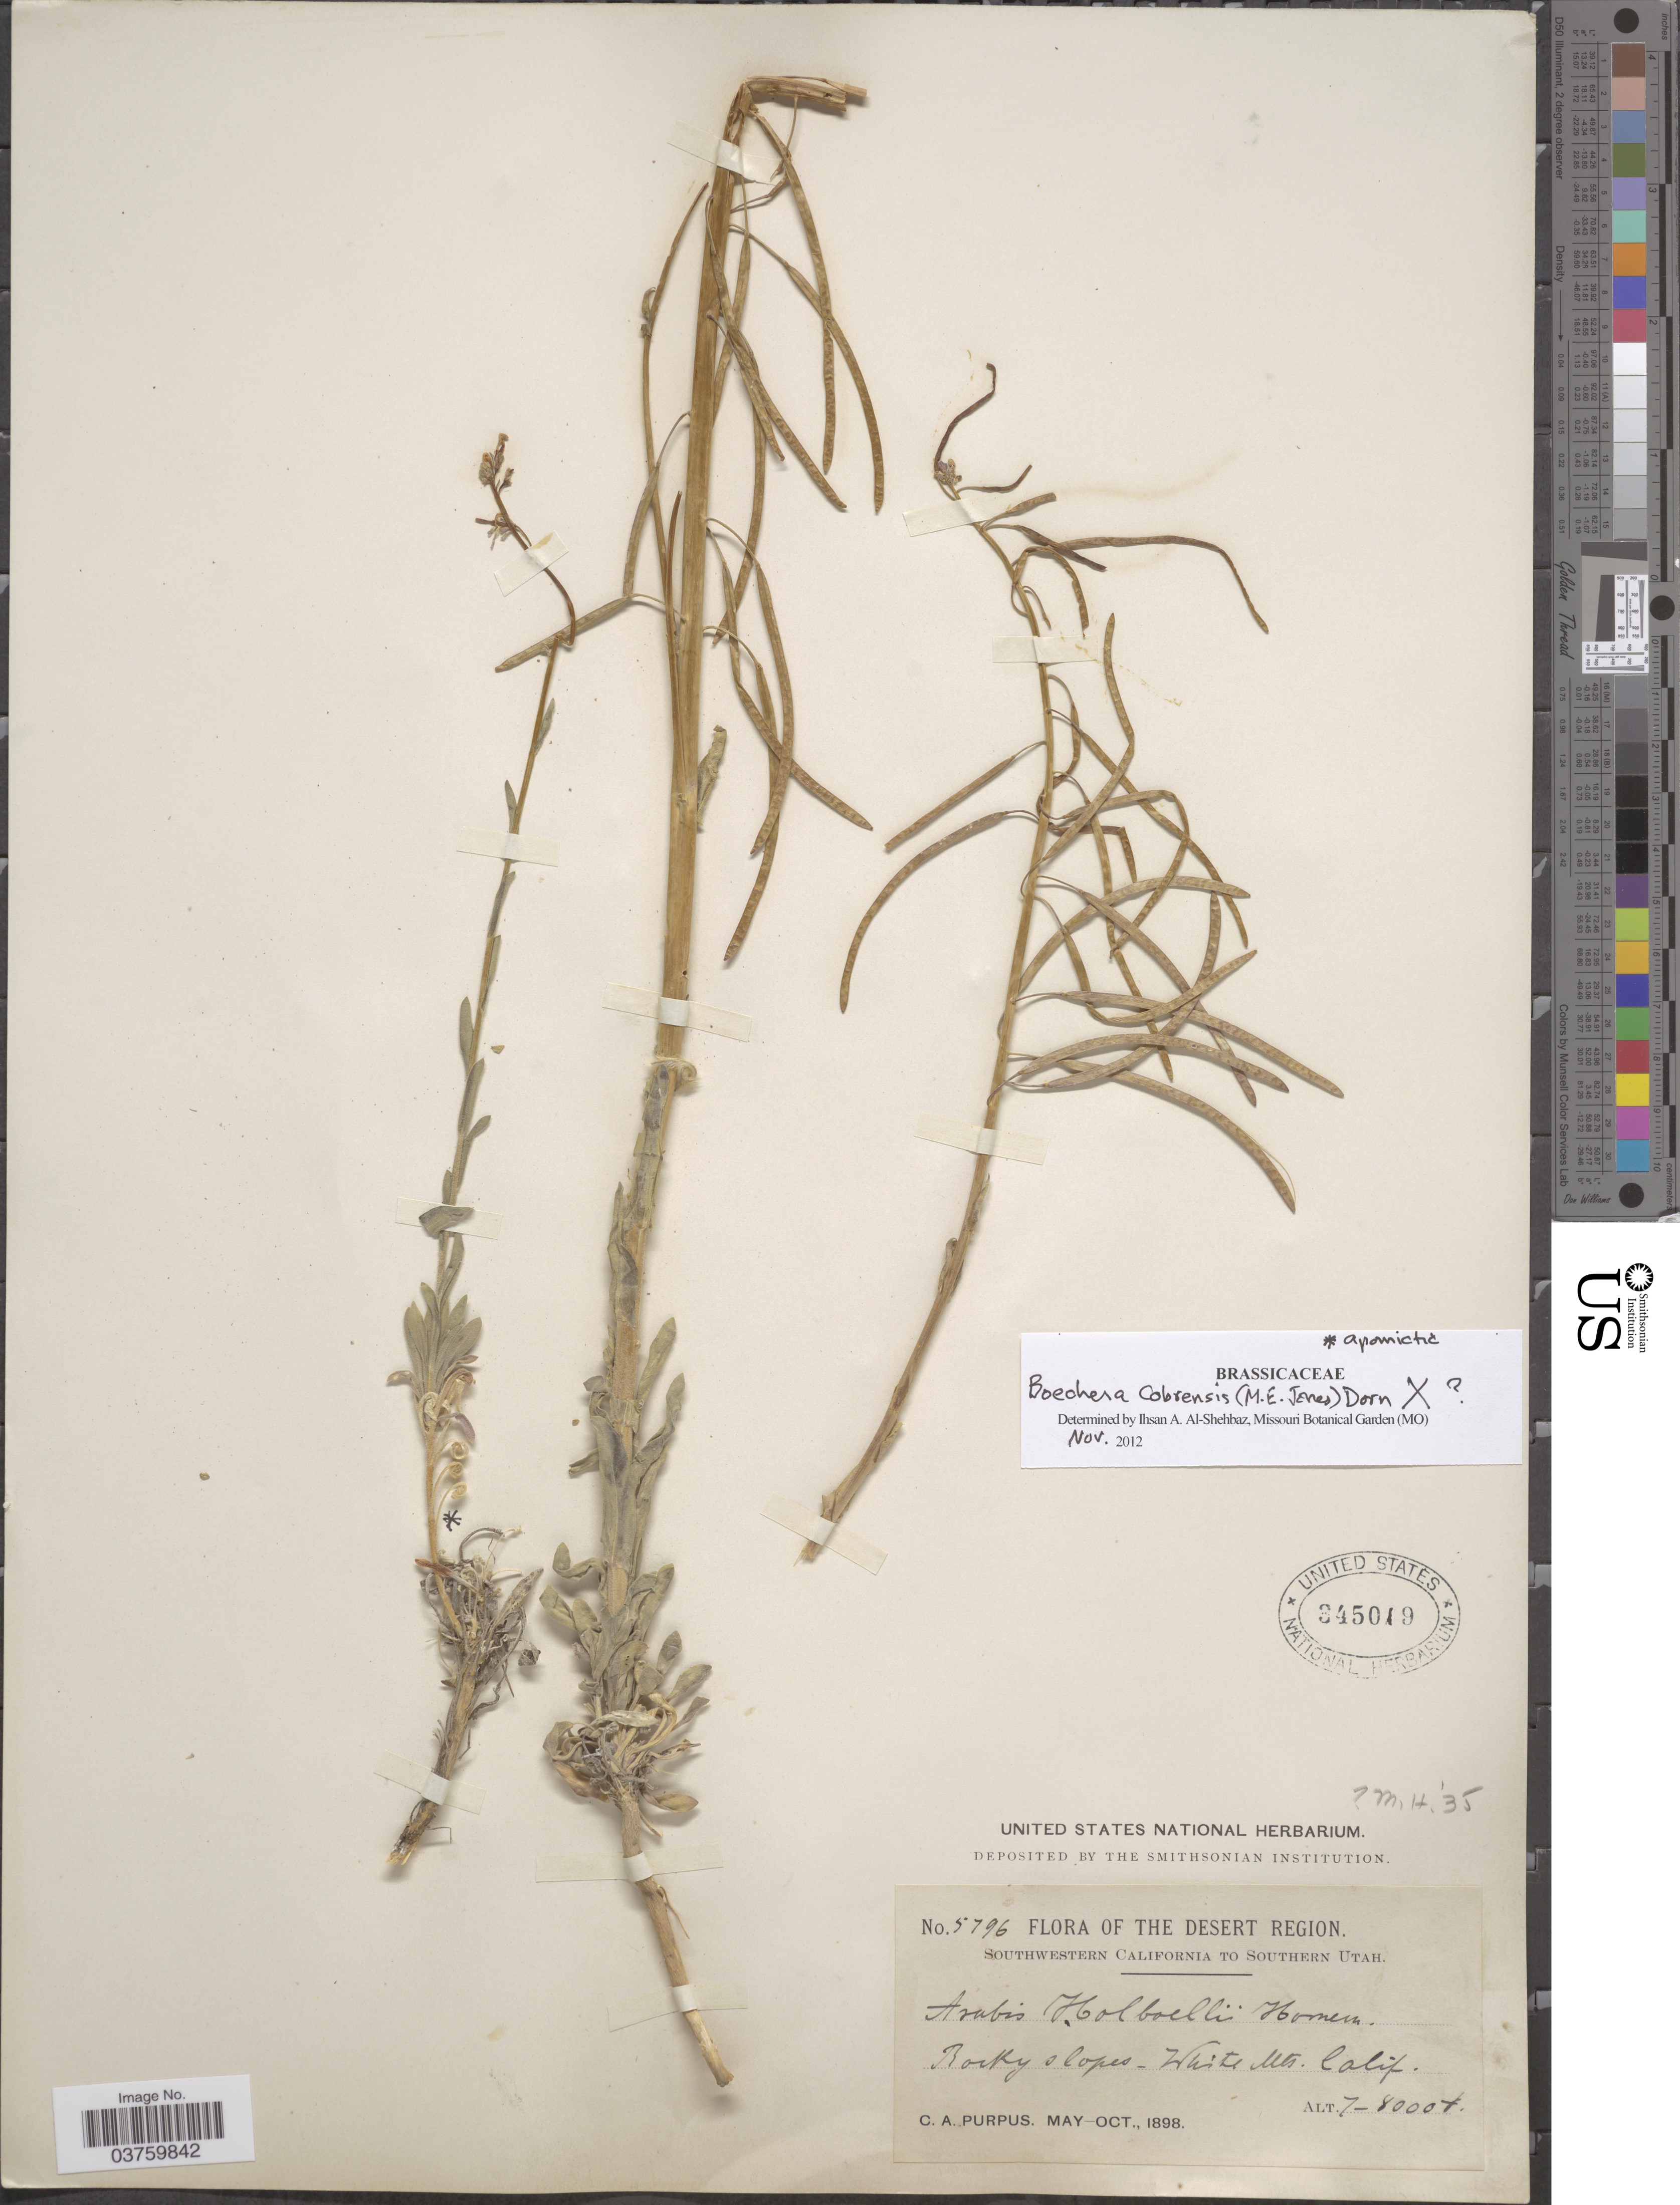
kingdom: Plantae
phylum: Tracheophyta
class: Magnoliopsida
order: Brassicales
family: Brassicaceae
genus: Boechera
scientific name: Boechera cobrensis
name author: (M.E. Jones) Dorn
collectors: C. A. Purpus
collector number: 5796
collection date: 1898-05/1898-10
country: United States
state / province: California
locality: The Desert Region. Southwestern California. White Mts.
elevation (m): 2134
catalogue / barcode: US 345019